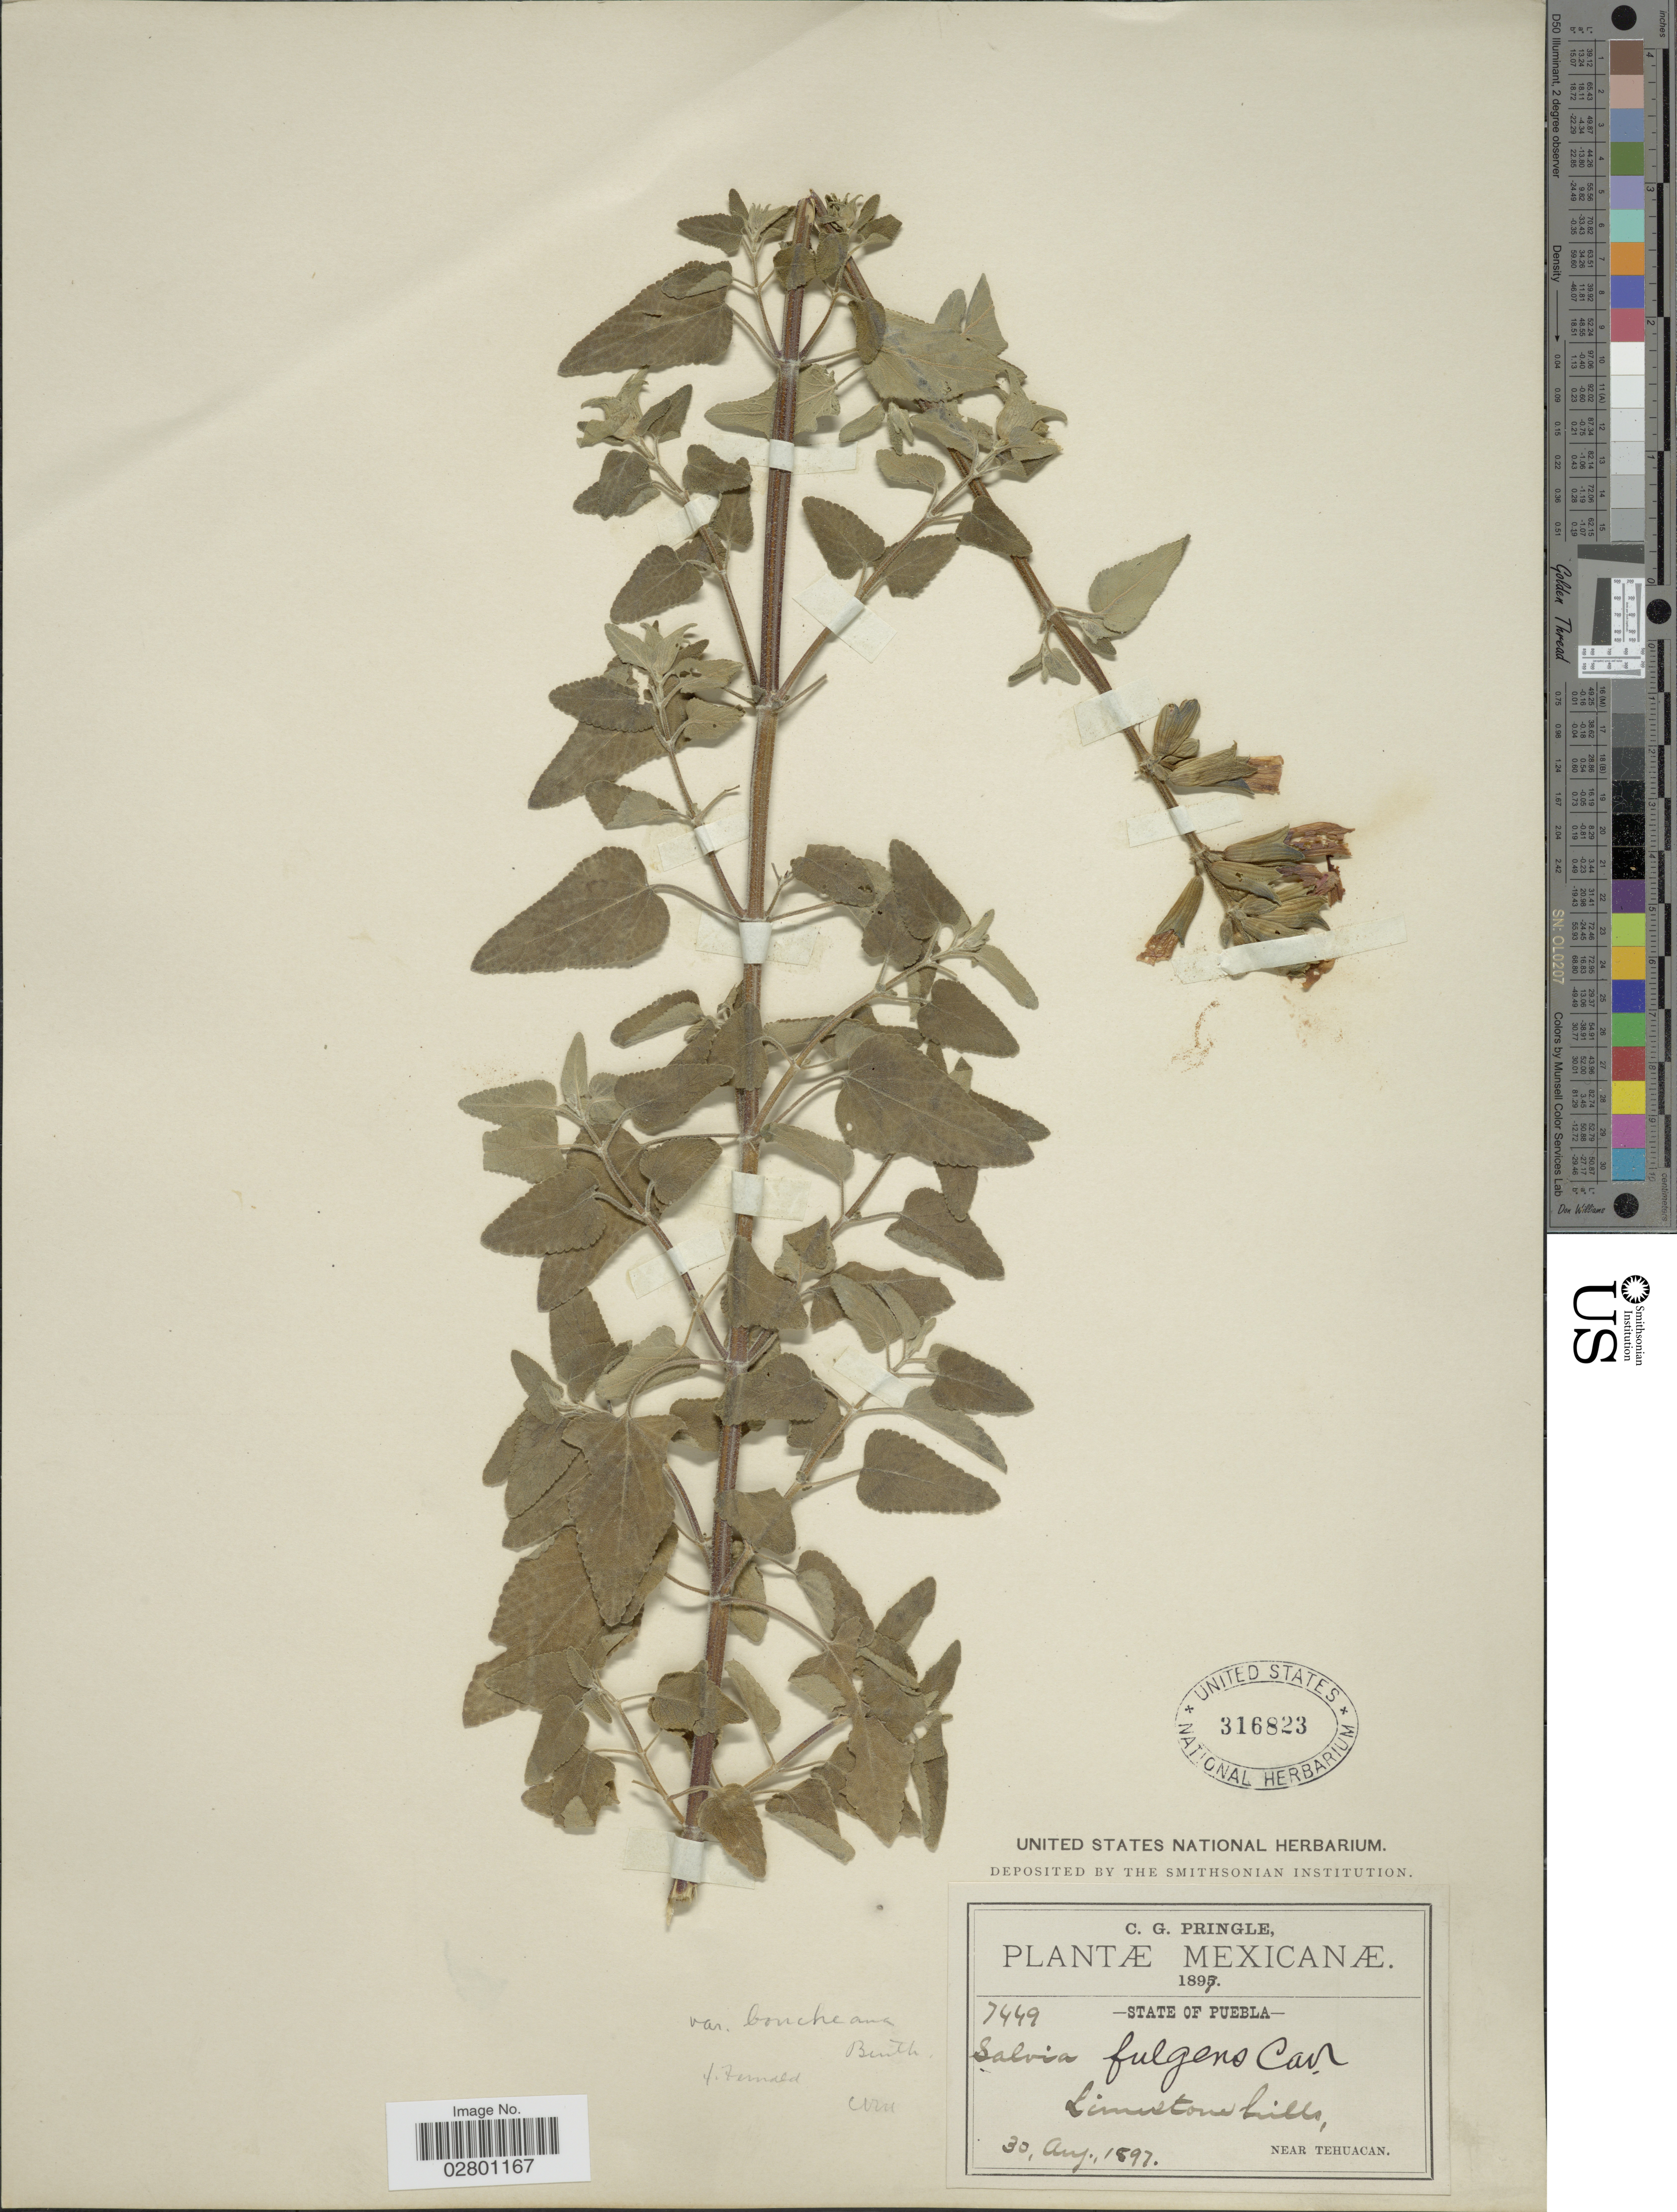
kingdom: Plantae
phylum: Tracheophyta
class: Magnoliopsida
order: Lamiales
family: Lamiaceae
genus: Salvia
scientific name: Salvia fulgens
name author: Cav.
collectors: C. G. Pringle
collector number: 7449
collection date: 1897-08-30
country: Mexico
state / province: Puebla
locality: Limestone hills. Near Tehuacan.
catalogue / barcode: US 316823